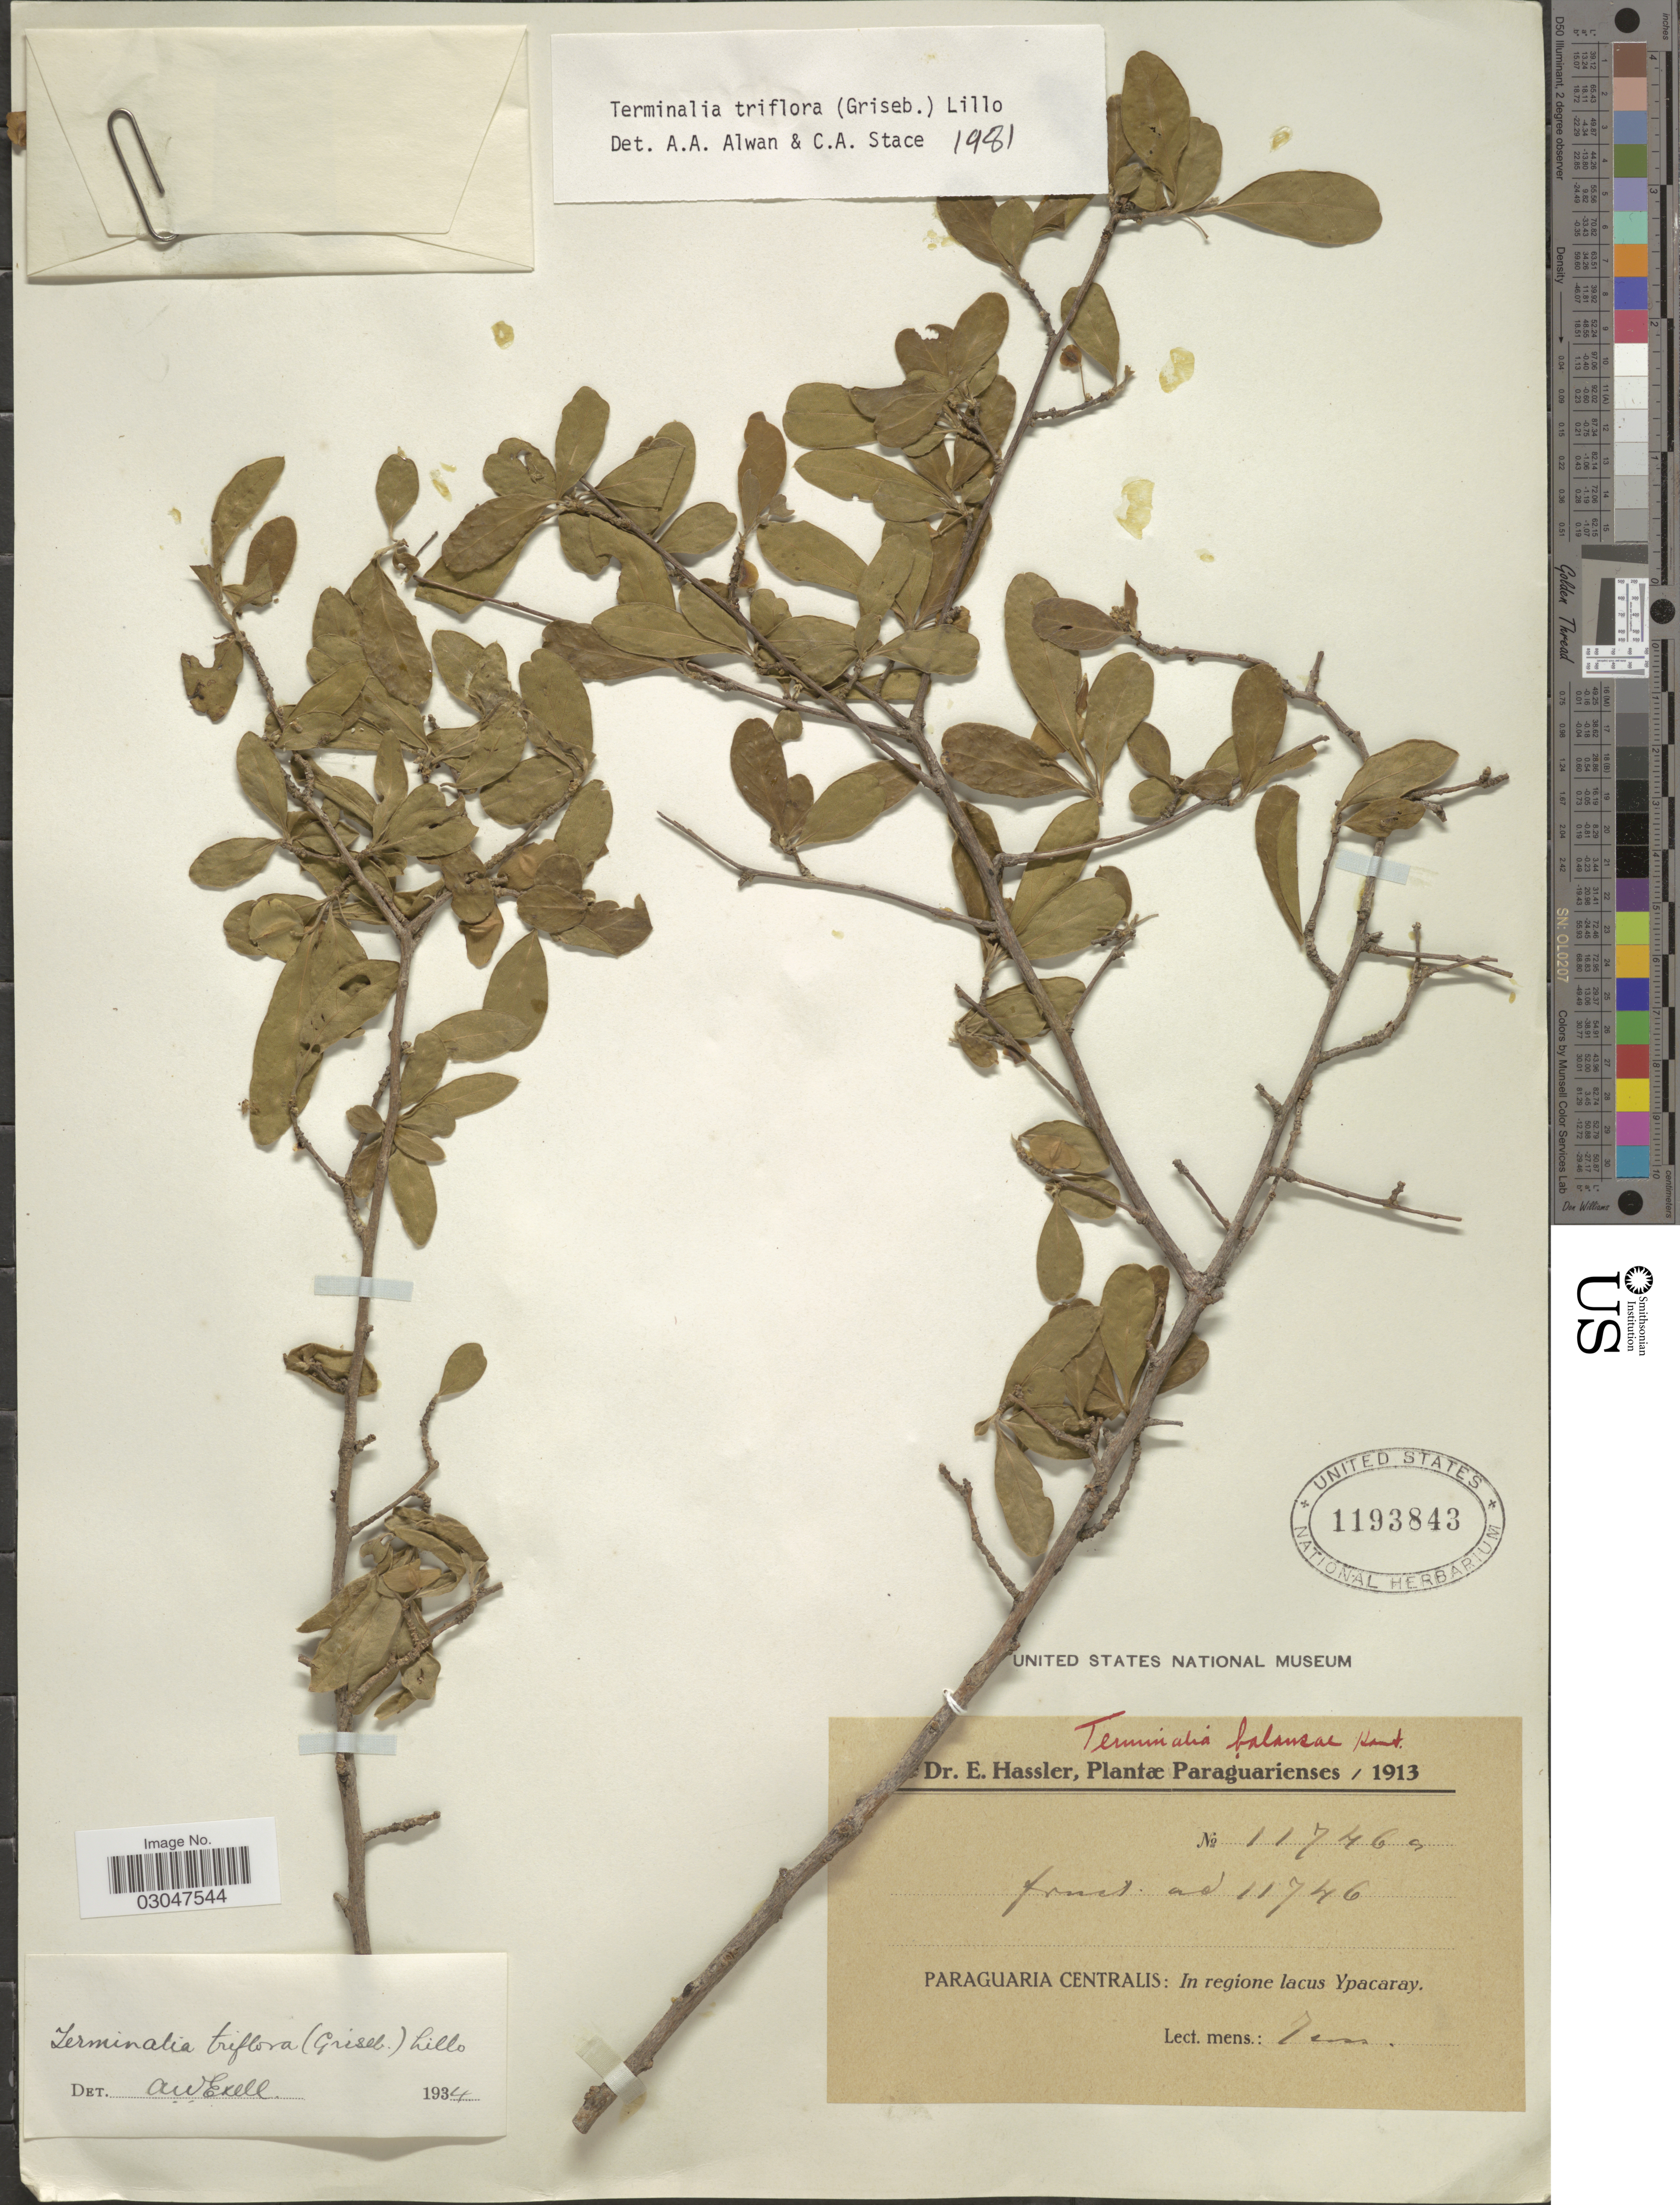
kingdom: Plantae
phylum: Tracheophyta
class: Magnoliopsida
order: Myrtales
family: Combretaceae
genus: Terminalia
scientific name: Terminalia triflora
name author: (Griseb.) Lillo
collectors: E. Hassler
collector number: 11746a*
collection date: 1913-06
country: Paraguay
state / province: Paraguari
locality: Paraguaria Centralis: In regione lacus Ypacaray.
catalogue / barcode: US 1193843